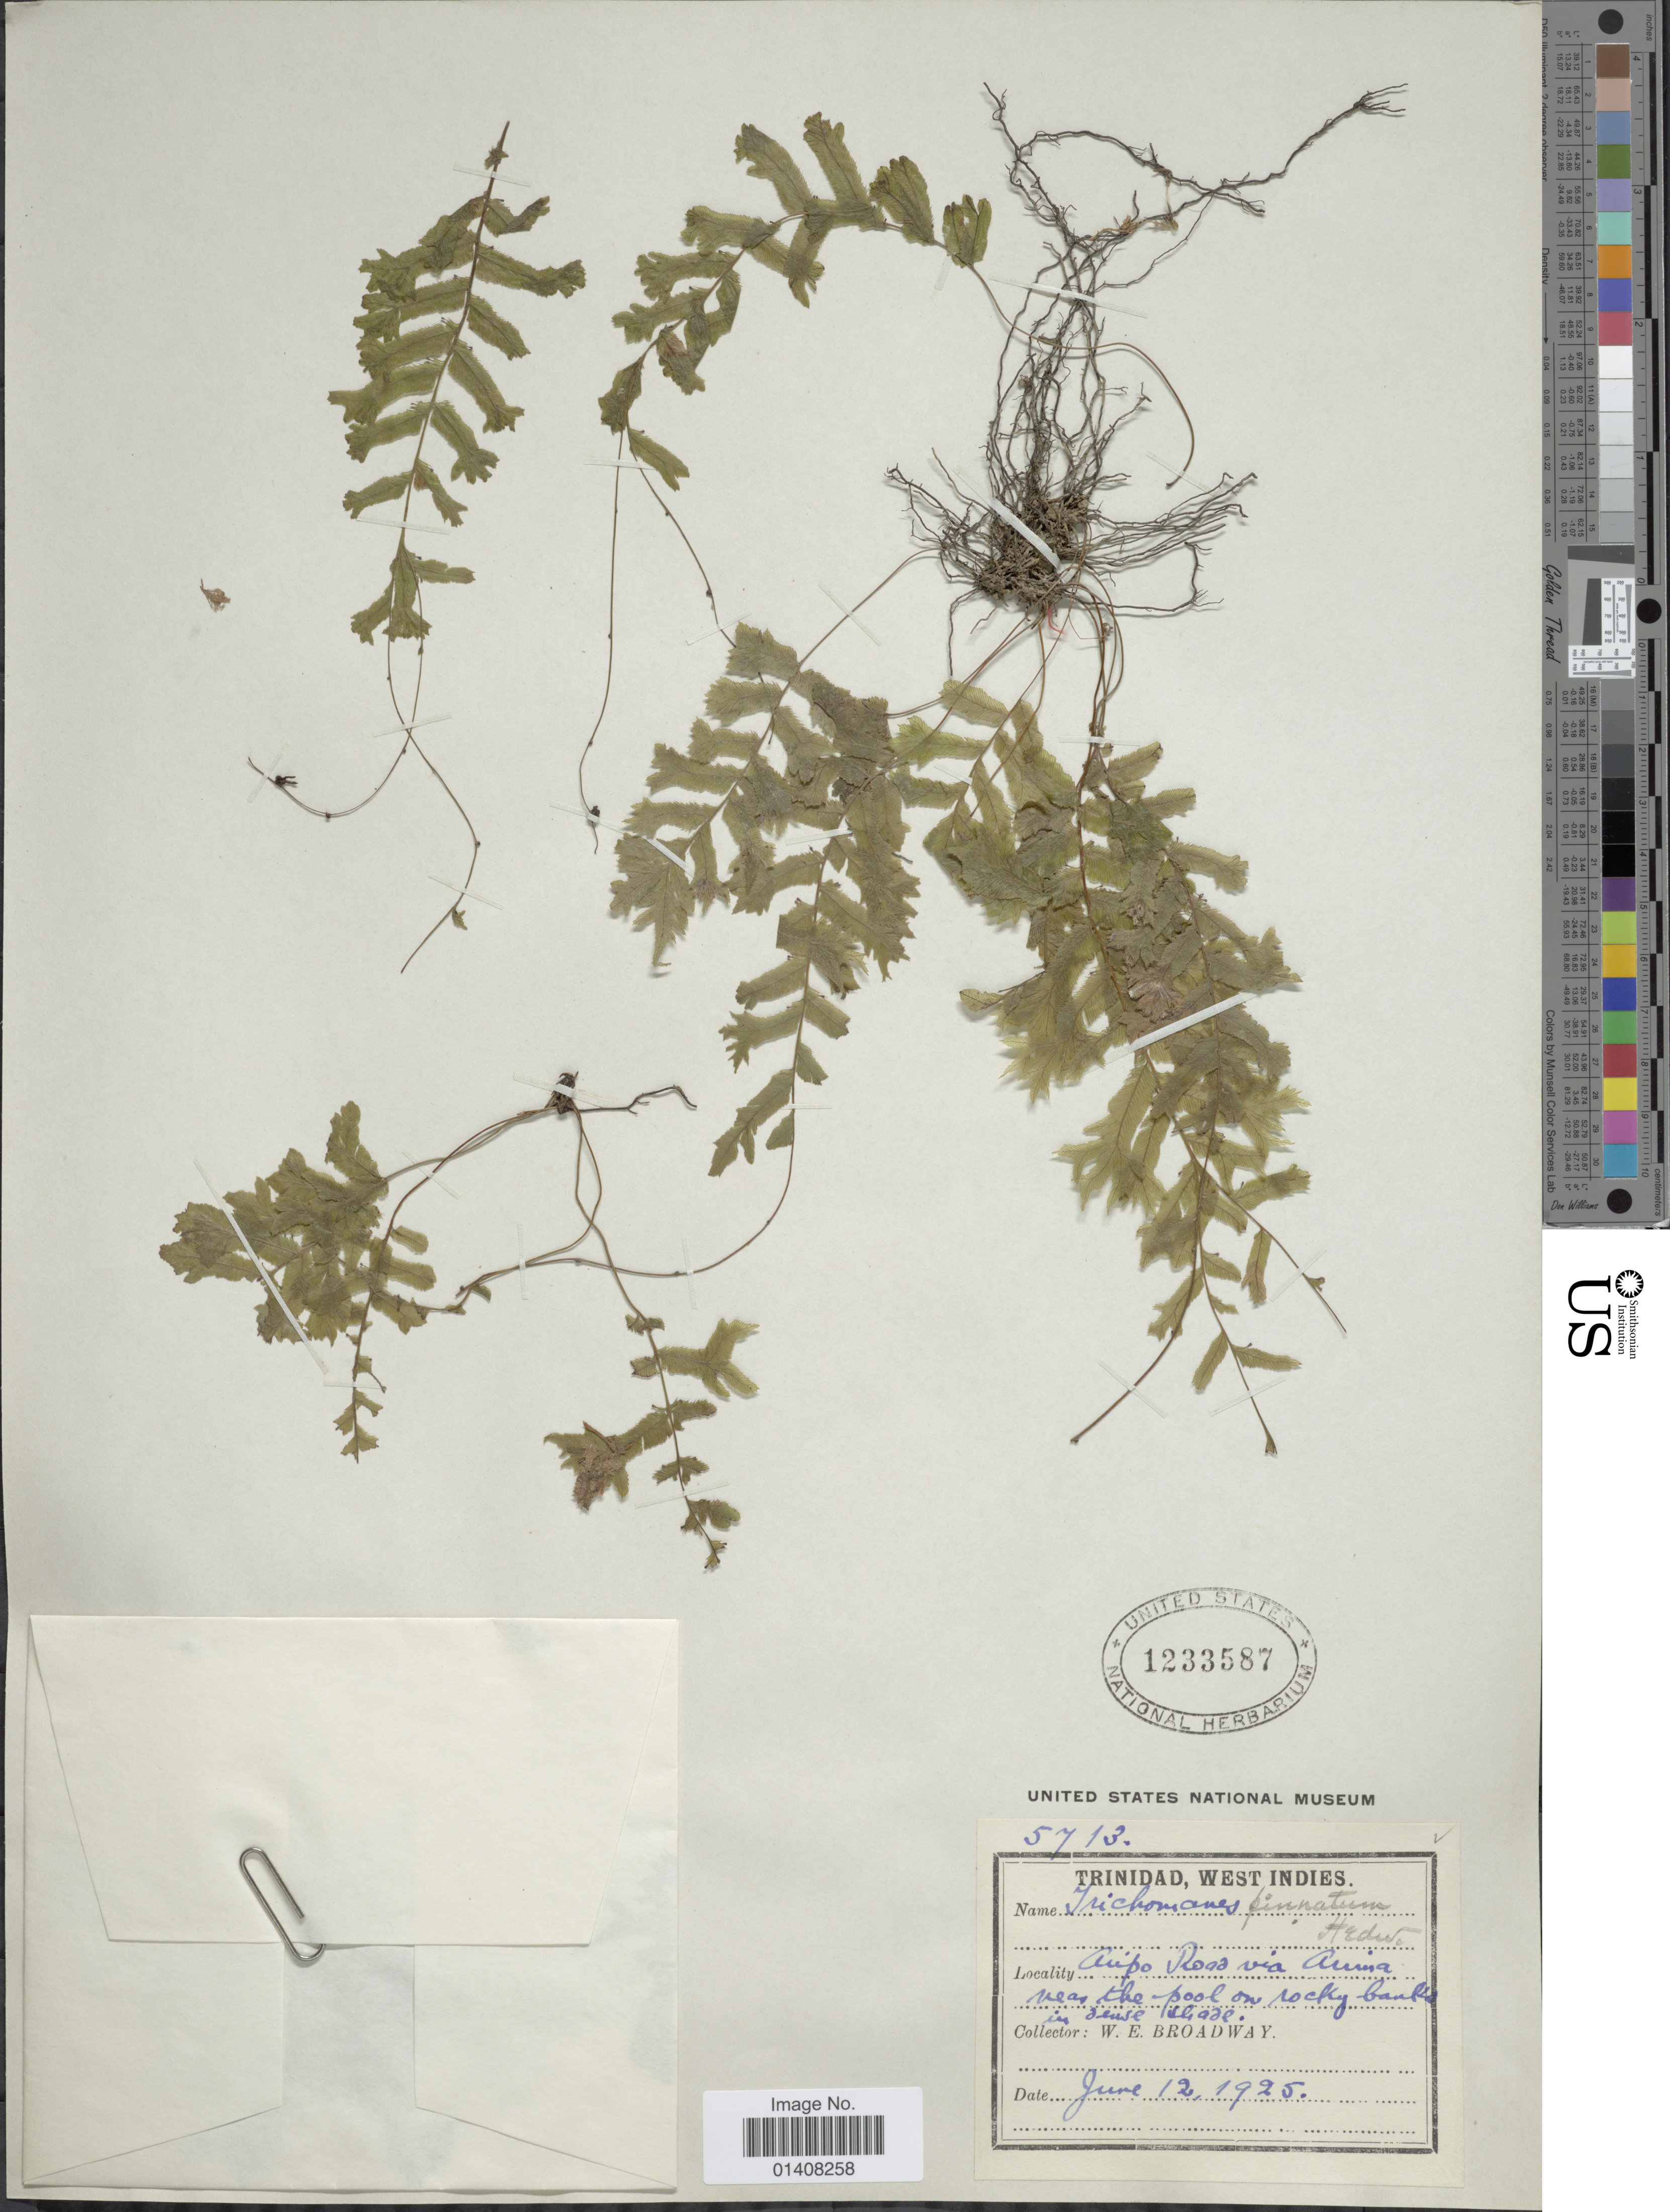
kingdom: Plantae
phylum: Tracheophyta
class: Polypodiopsida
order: Hymenophyllales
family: Hymenophyllaceae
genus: Trichomanes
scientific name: Trichomanes pinnatum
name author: Hedw.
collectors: W. E. Broadway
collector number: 5713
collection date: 1925-06-12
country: Trinidad and Tobago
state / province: Trinidad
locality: West Indies, Aripo Road via Arima near the pool on rocky banks in dense shade.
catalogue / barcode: US 1233587